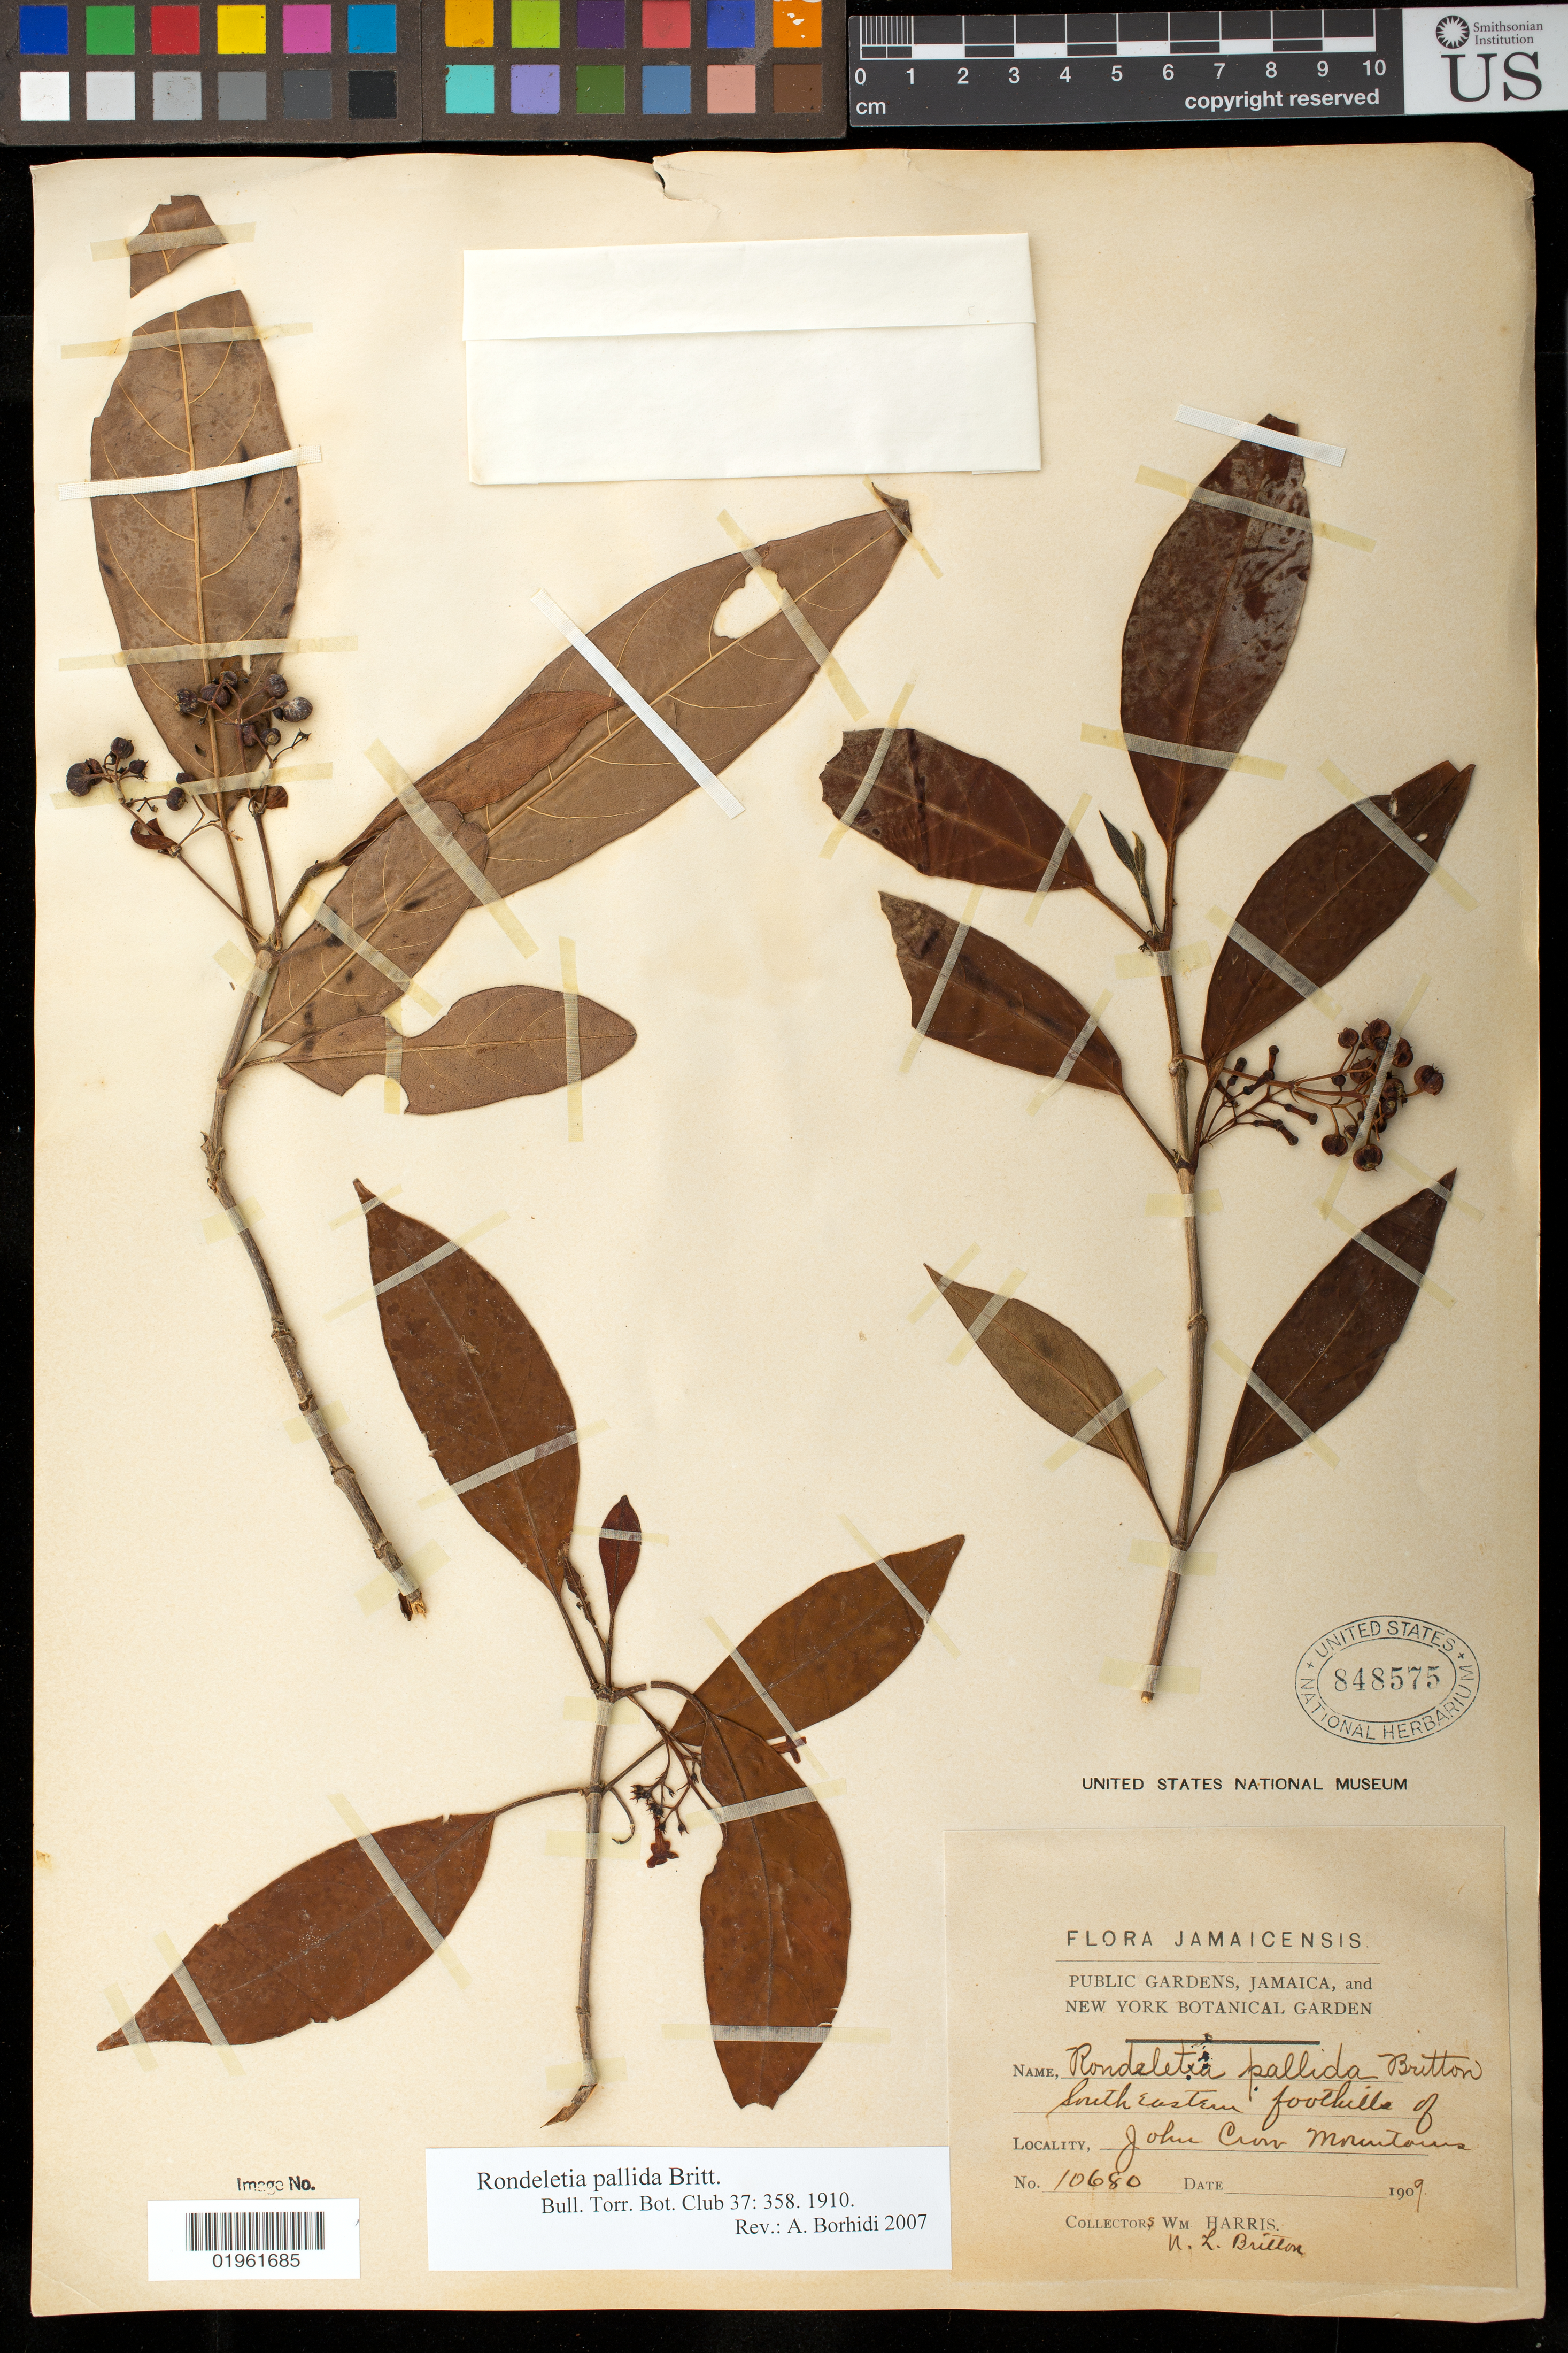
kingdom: Plantae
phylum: Tracheophyta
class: Magnoliopsida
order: Gentianales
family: Rubiaceae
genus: Rondeletia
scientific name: Rondeletia pallida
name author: Britton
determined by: Borhidi, Attila L.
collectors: W. Harris & N. Britton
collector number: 10680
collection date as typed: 1909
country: Jamaica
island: Jamaica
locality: South Eastern foothills of John Crow Mountains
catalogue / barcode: US 848575